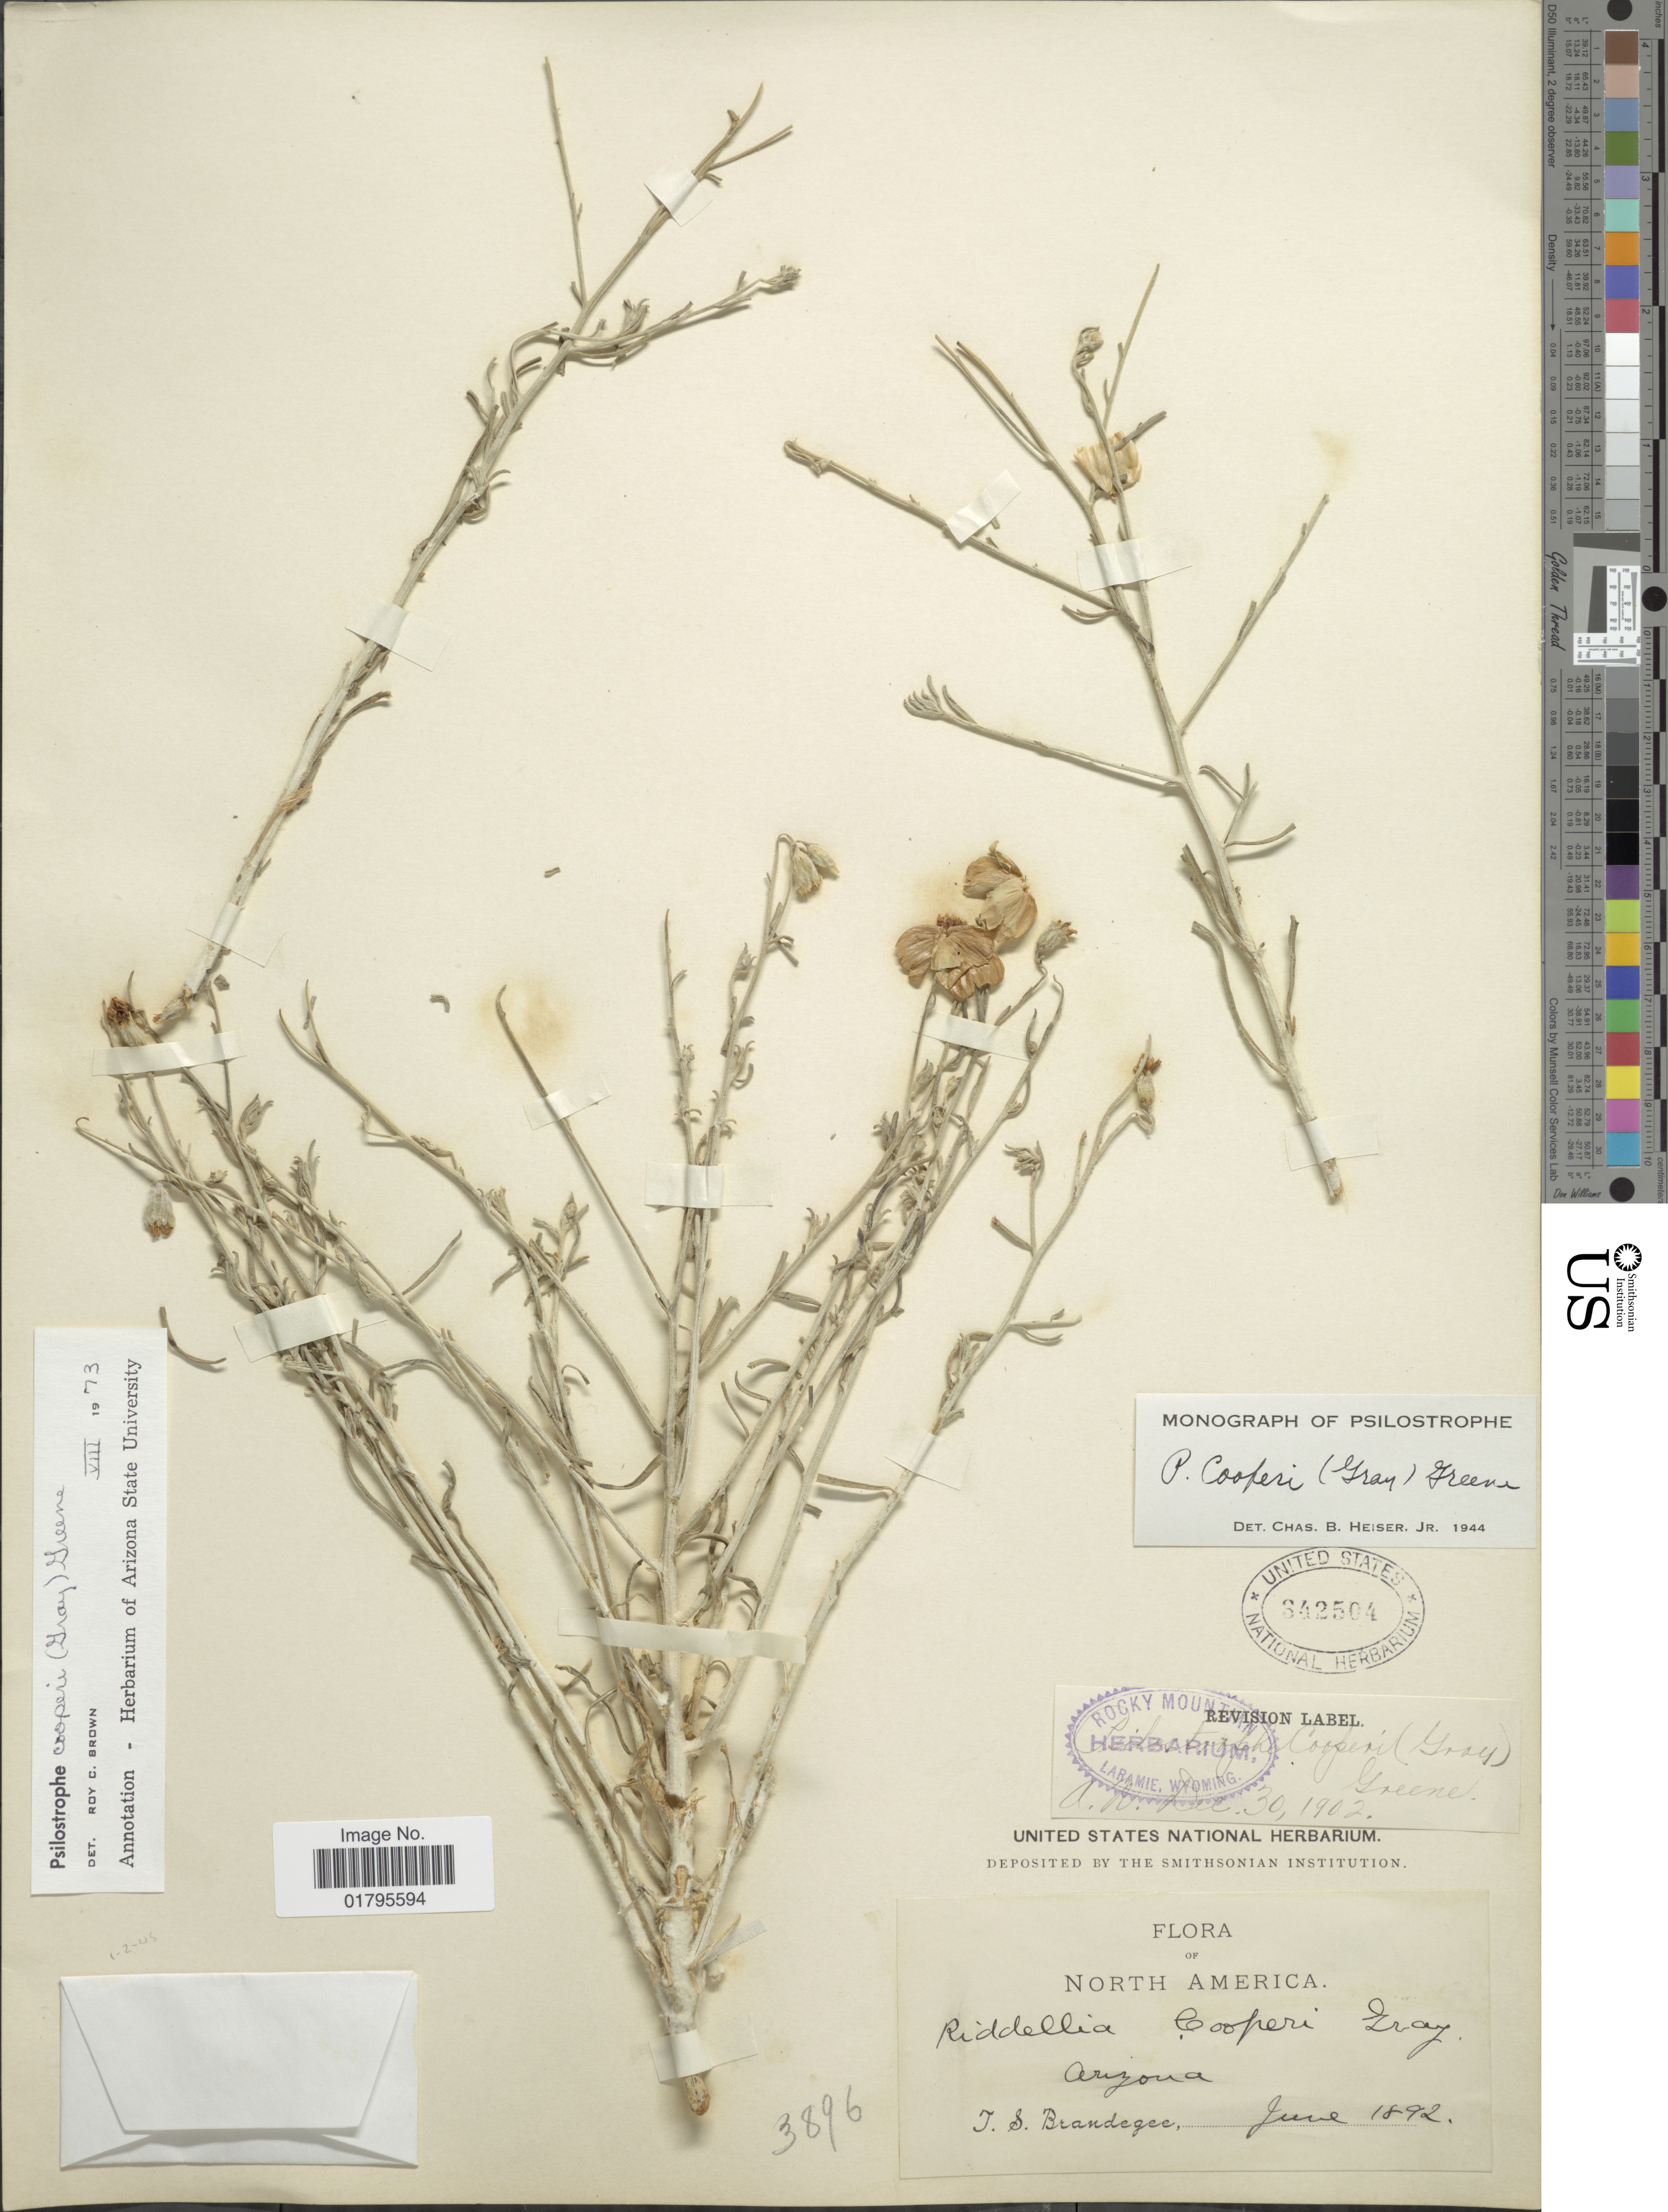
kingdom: Plantae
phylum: Tracheophyta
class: Magnoliopsida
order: Asterales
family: Asteraceae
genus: Psilostrophe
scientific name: Psilostrophe cooperi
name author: (A. Gray) Greene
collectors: J. S. Brandegee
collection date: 1892-06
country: United States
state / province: Arizona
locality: North America, Arizona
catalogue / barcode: US 342504